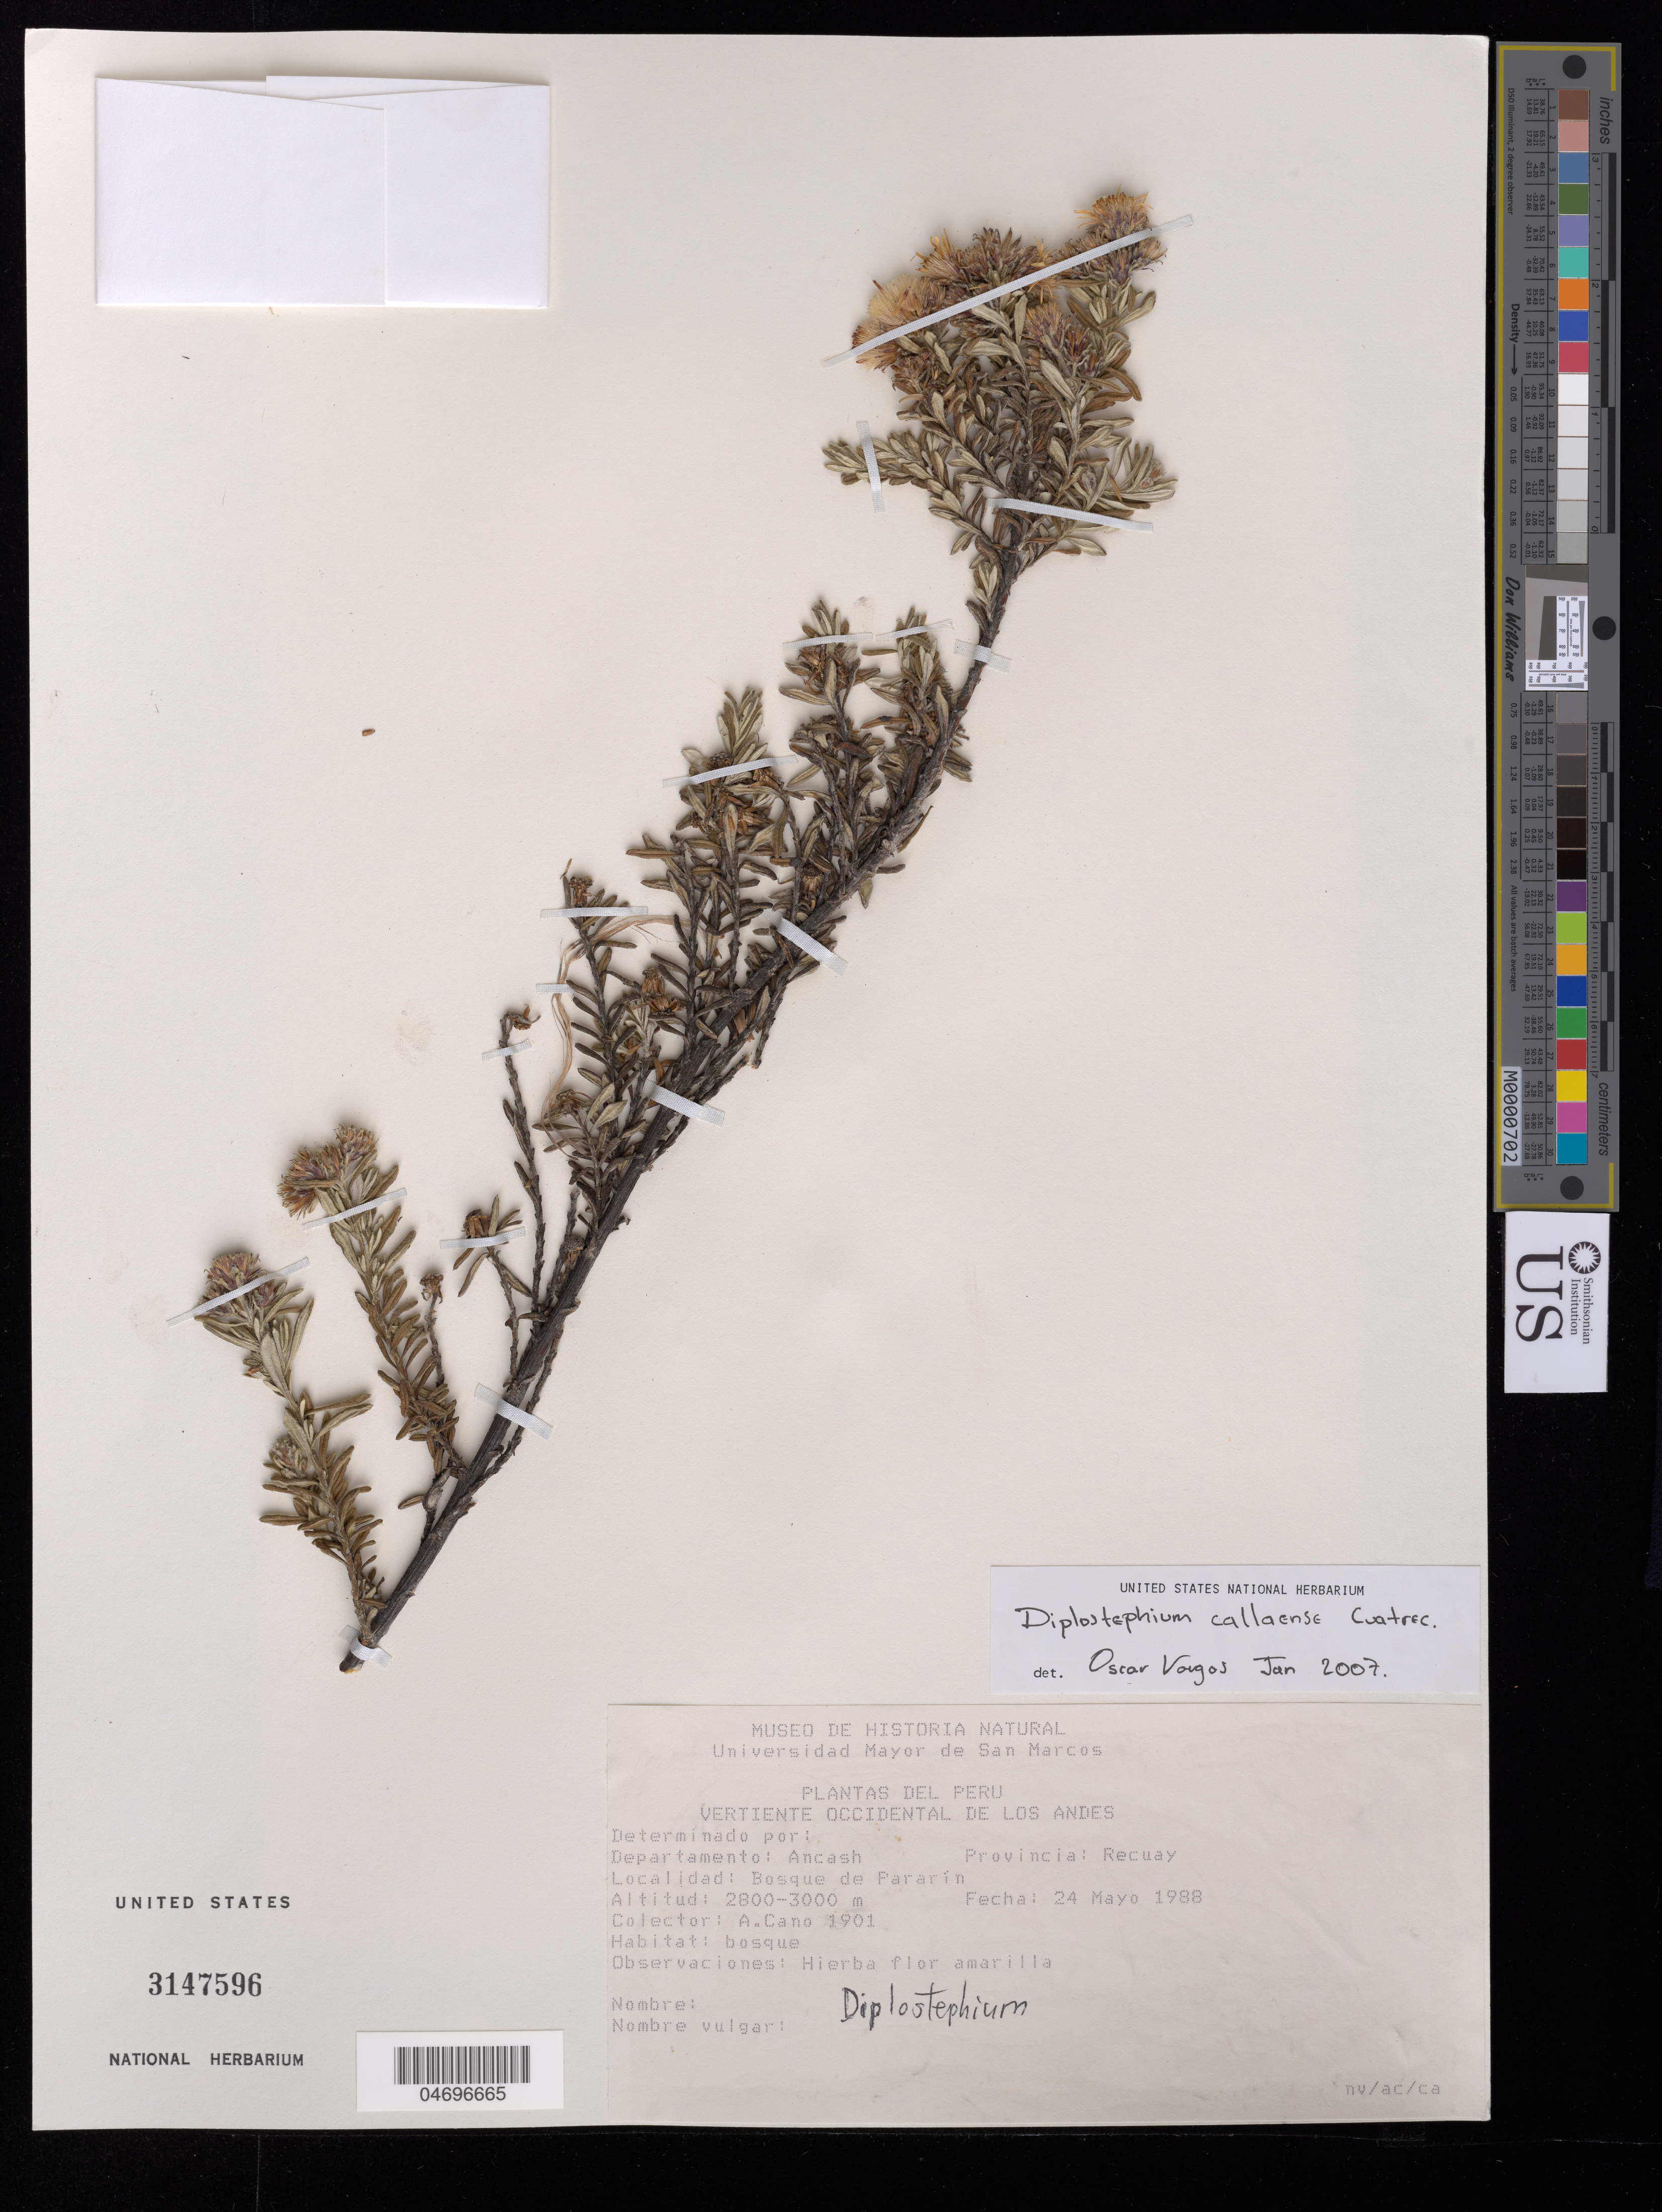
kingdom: Plantae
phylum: Tracheophyta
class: Magnoliopsida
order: Asterales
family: Asteraceae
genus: Diplostephium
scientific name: Diplostephium callaense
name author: Cuatrec.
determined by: Vargas, Oscar M.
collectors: A. Cano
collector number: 1901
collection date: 1988-05-24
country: Peru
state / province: Ancash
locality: Departamento: Ancash. Provincia: Recuay. Bosque de Pararín.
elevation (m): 2800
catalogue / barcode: US 3147596